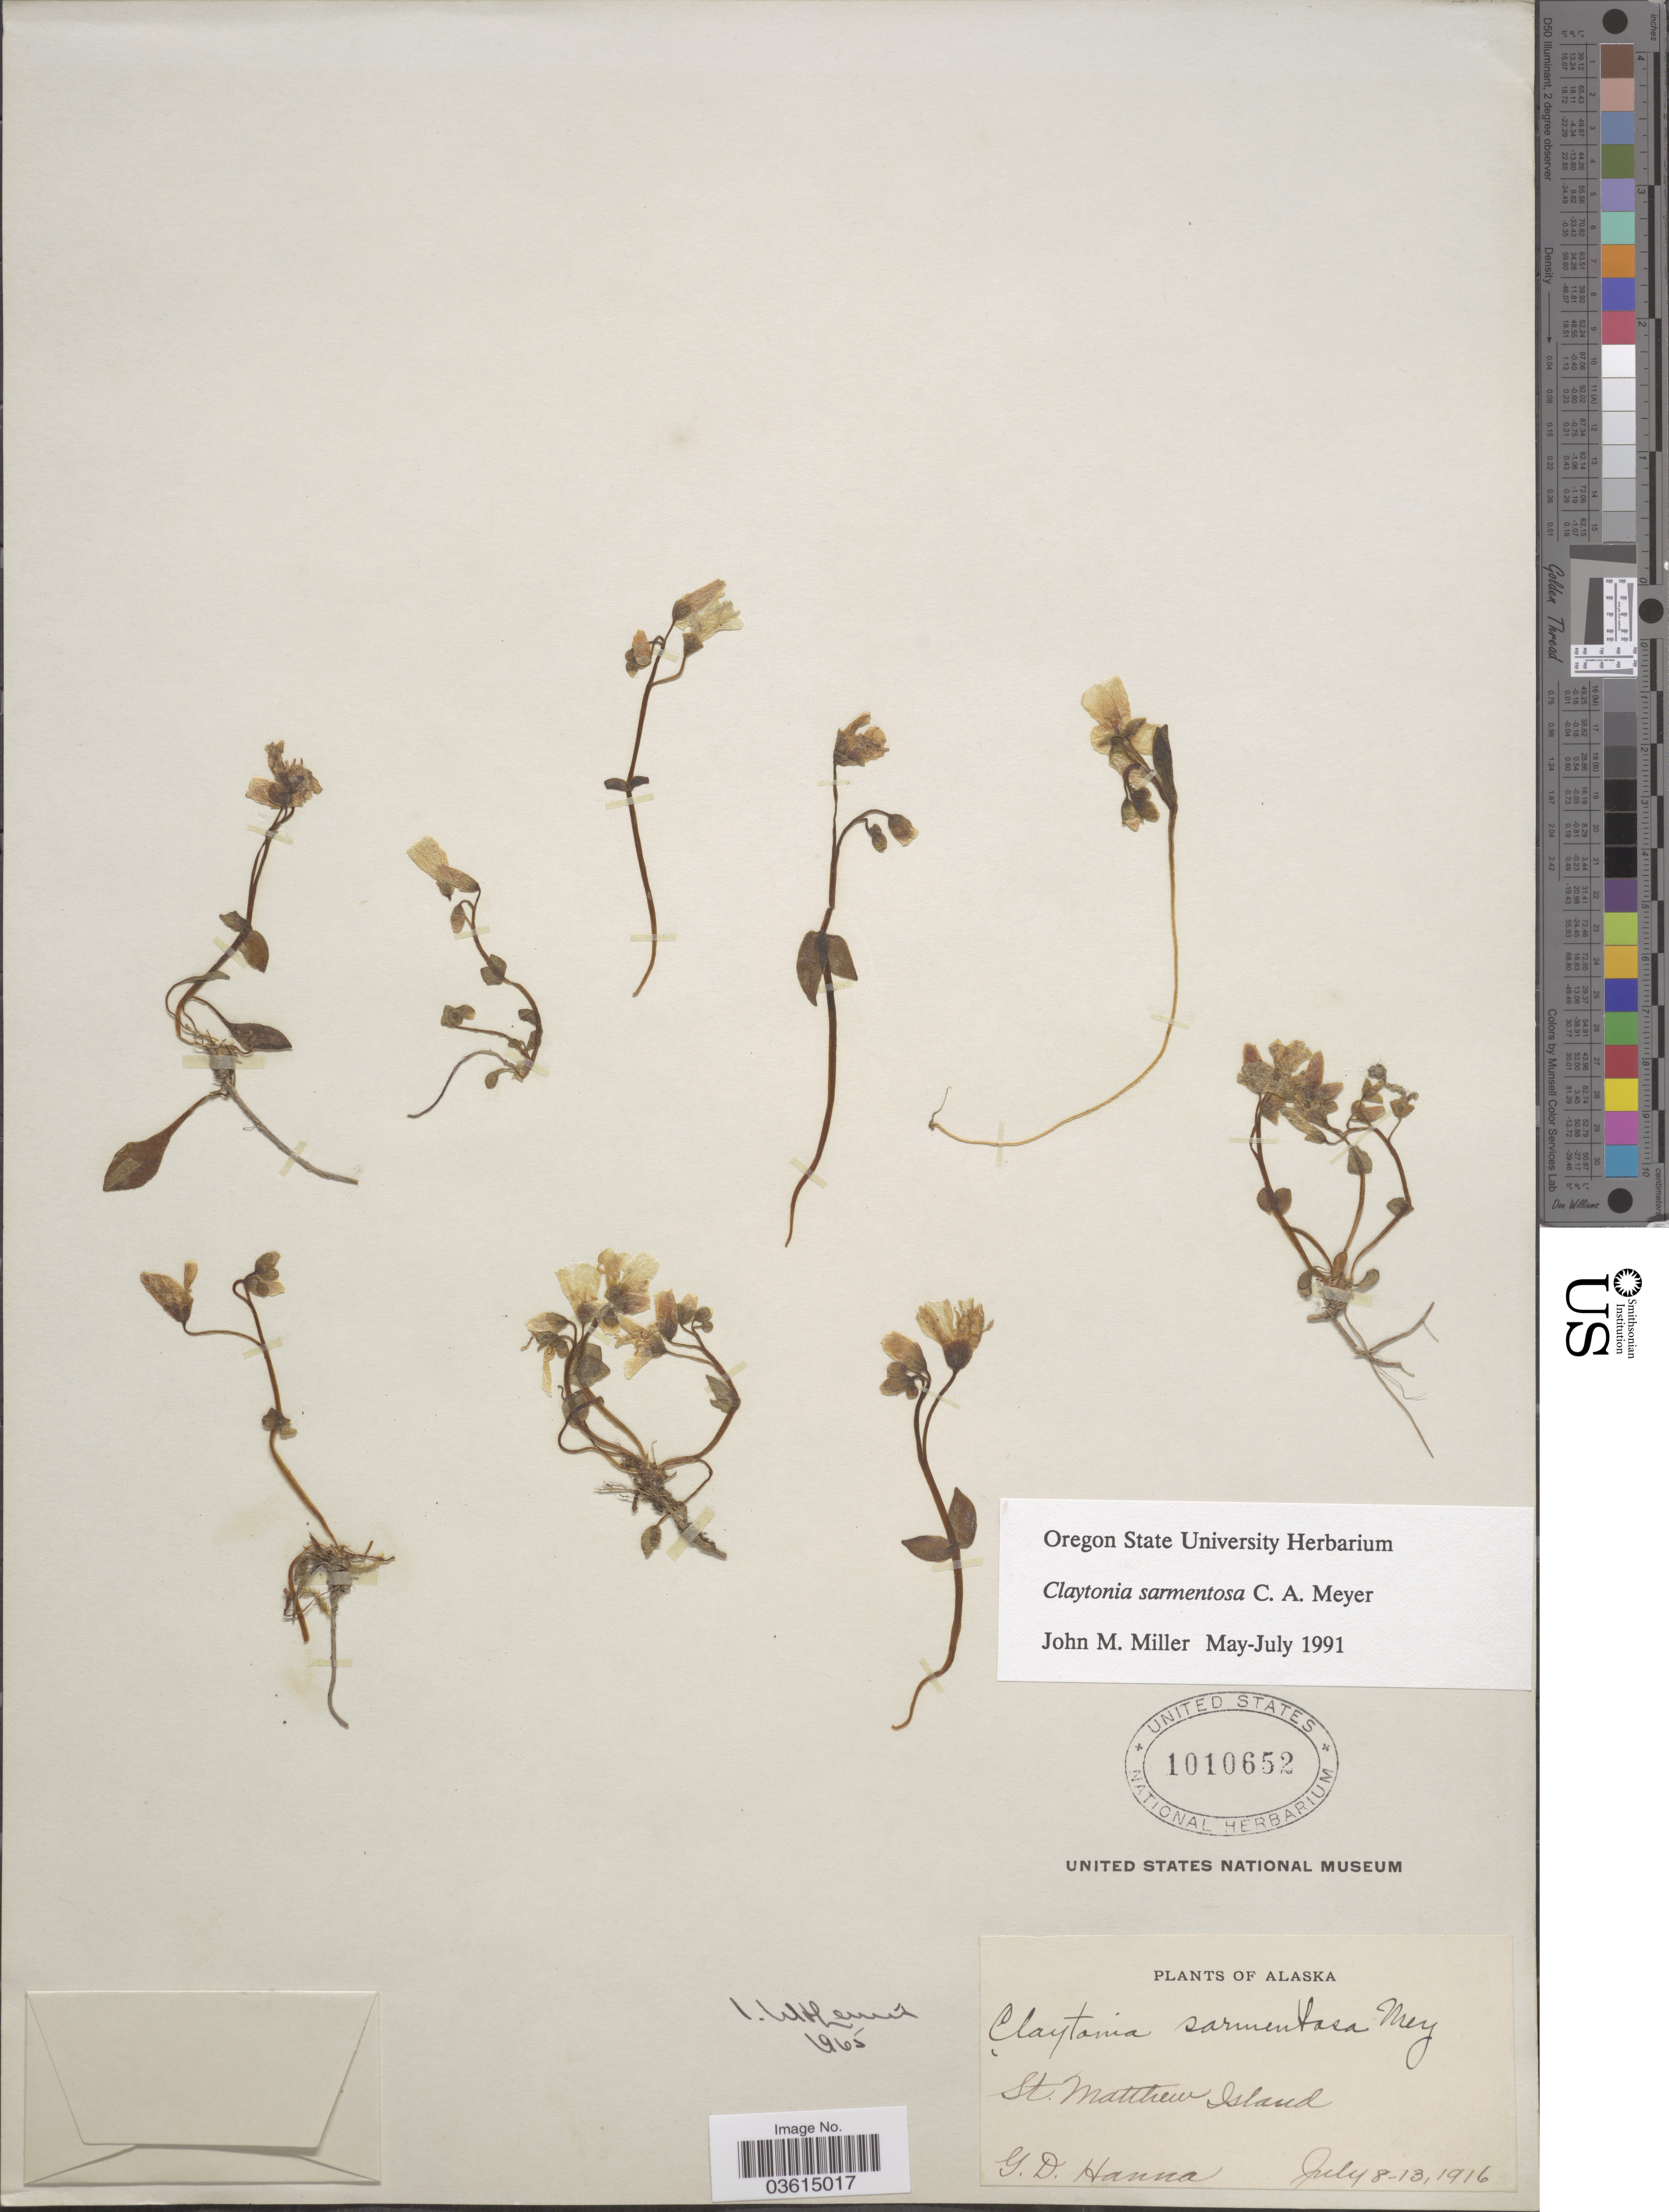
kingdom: Plantae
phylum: Tracheophyta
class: Magnoliopsida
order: Caryophyllales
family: Montiaceae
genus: Claytonia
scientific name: Claytonia sarmentosa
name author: C.A. Mey.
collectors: G. D. Hanna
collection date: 1916-07-08/1916-07-13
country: United States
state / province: Alaska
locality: St. Matthew Island.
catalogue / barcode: US 1010652